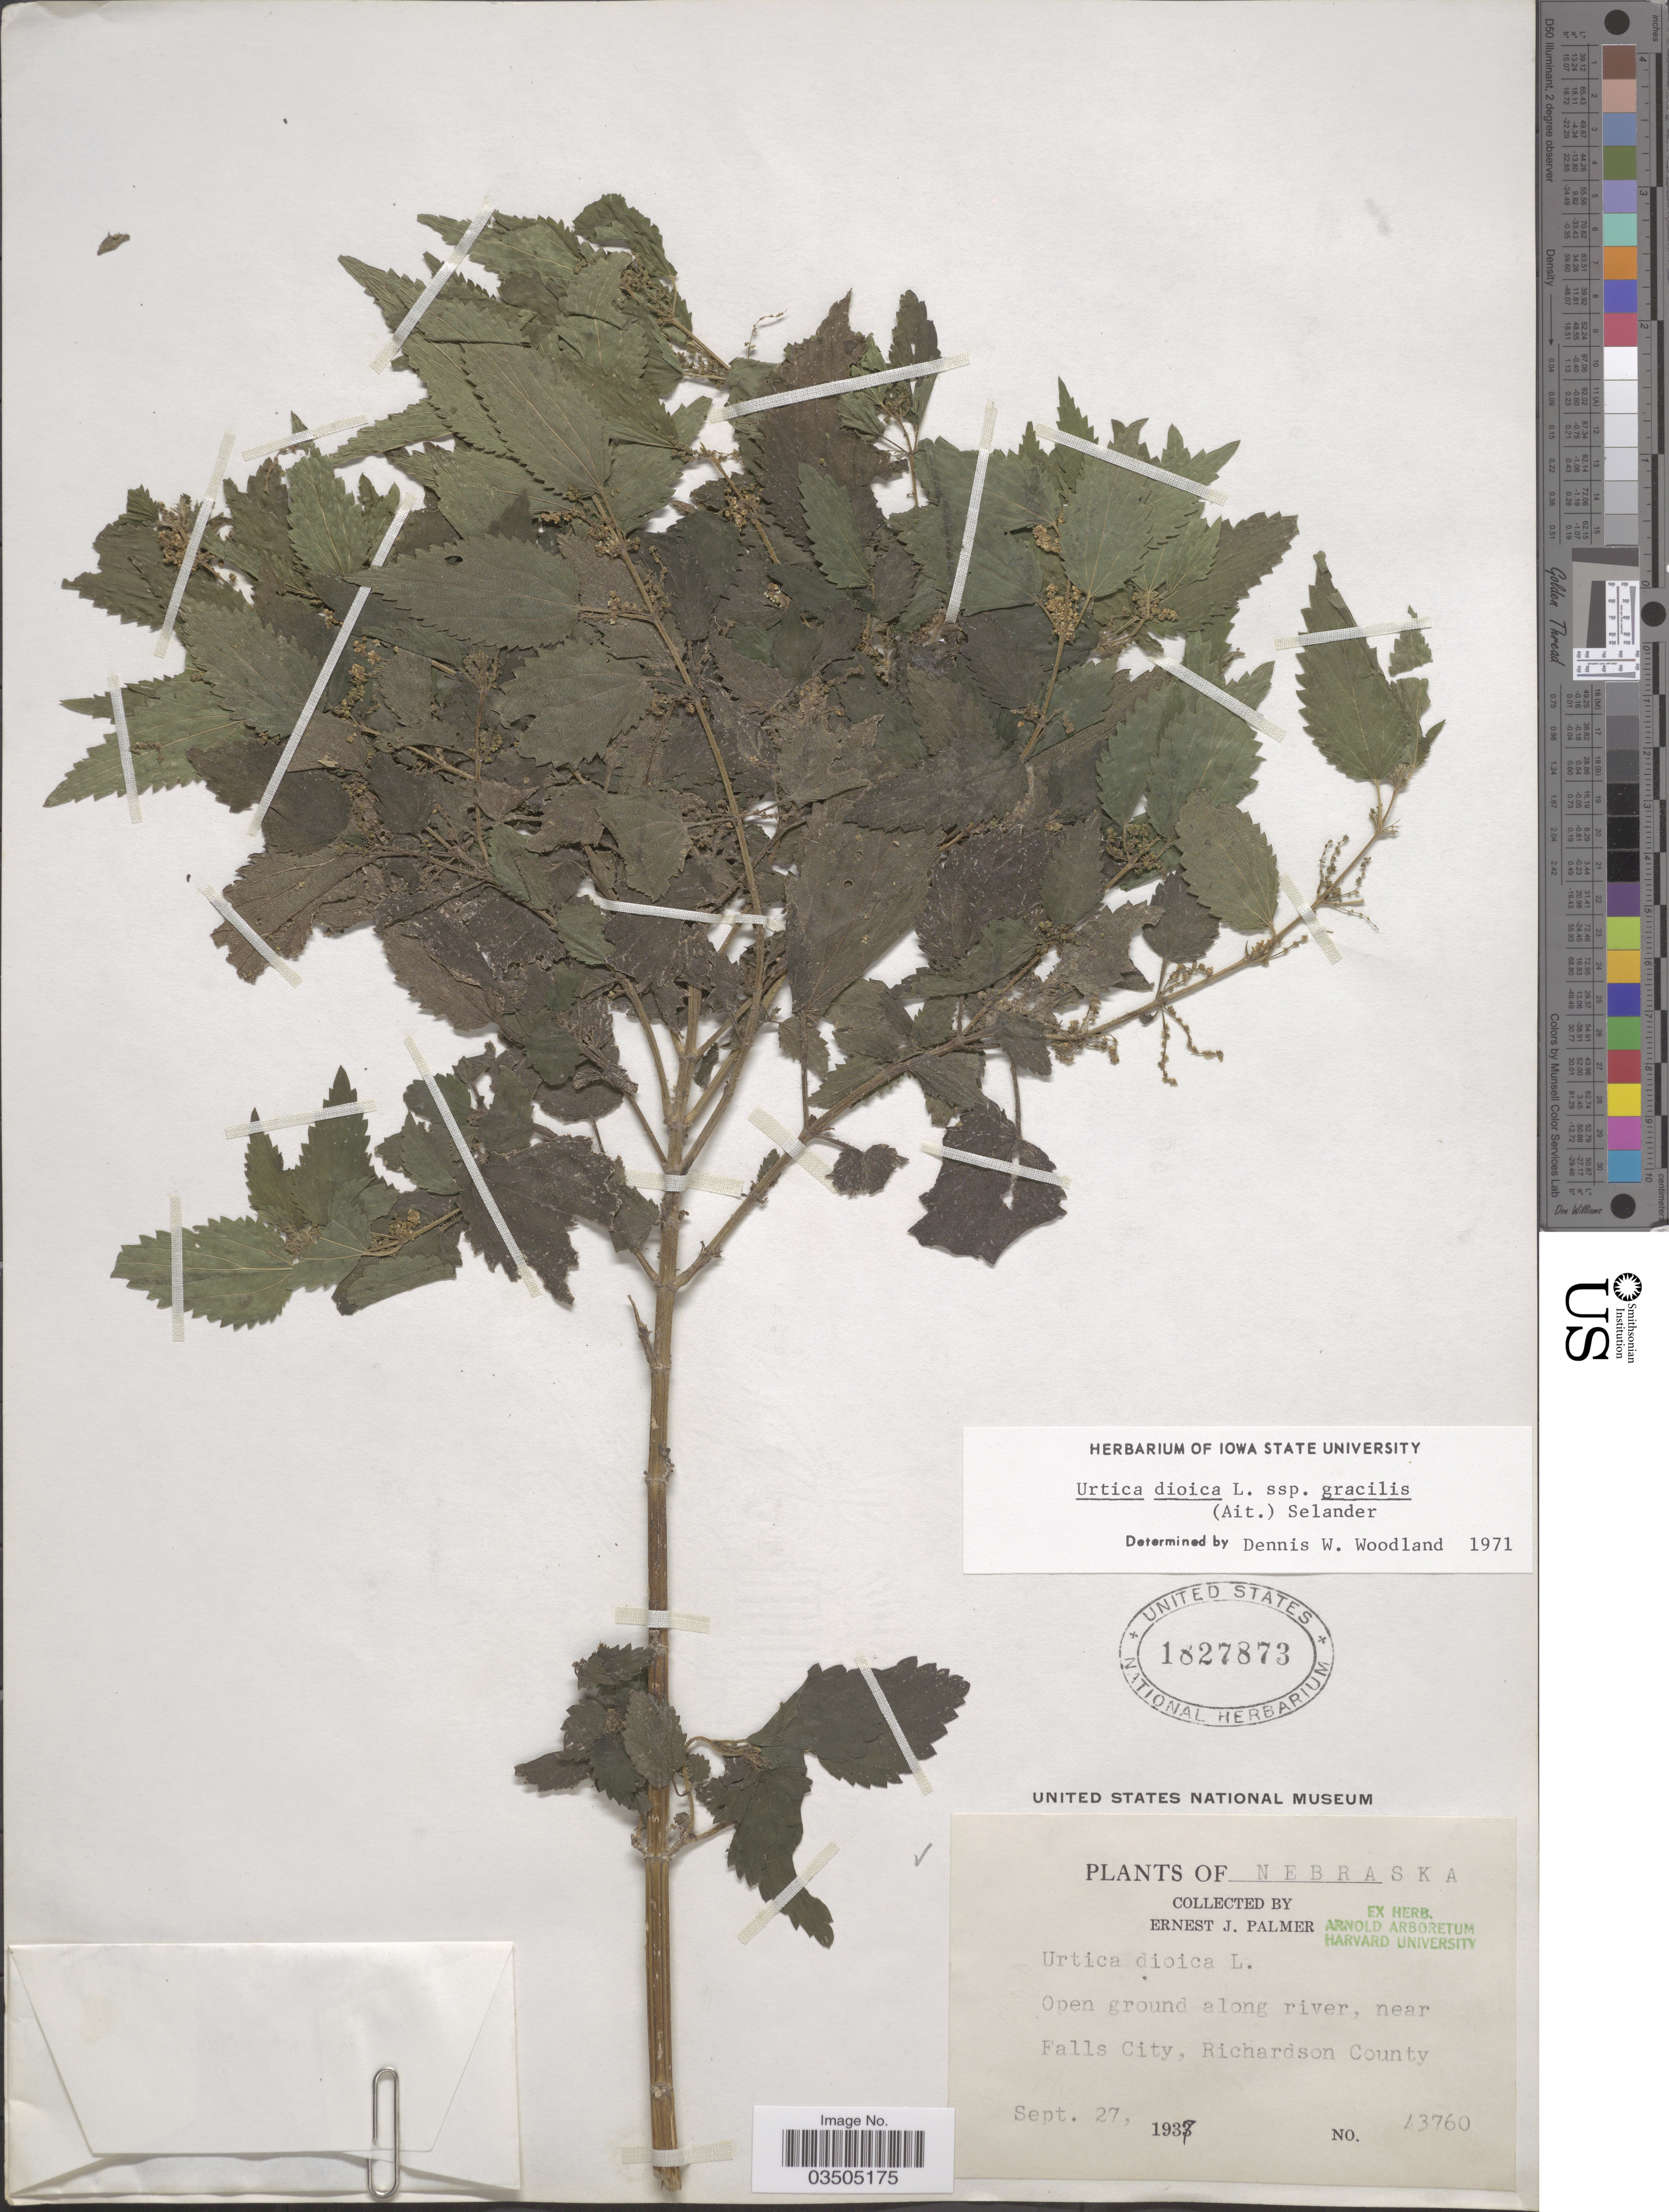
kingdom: Plantae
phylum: Tracheophyta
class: Magnoliopsida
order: Rosales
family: Urticaceae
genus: Urtica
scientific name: Urtica dioica subsp. gracilis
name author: L.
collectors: E. J. Palmer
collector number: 13760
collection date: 1937-09-27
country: United States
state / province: Nebraska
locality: Open ground along river, near Falls City, Richardson County.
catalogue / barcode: US 1827873